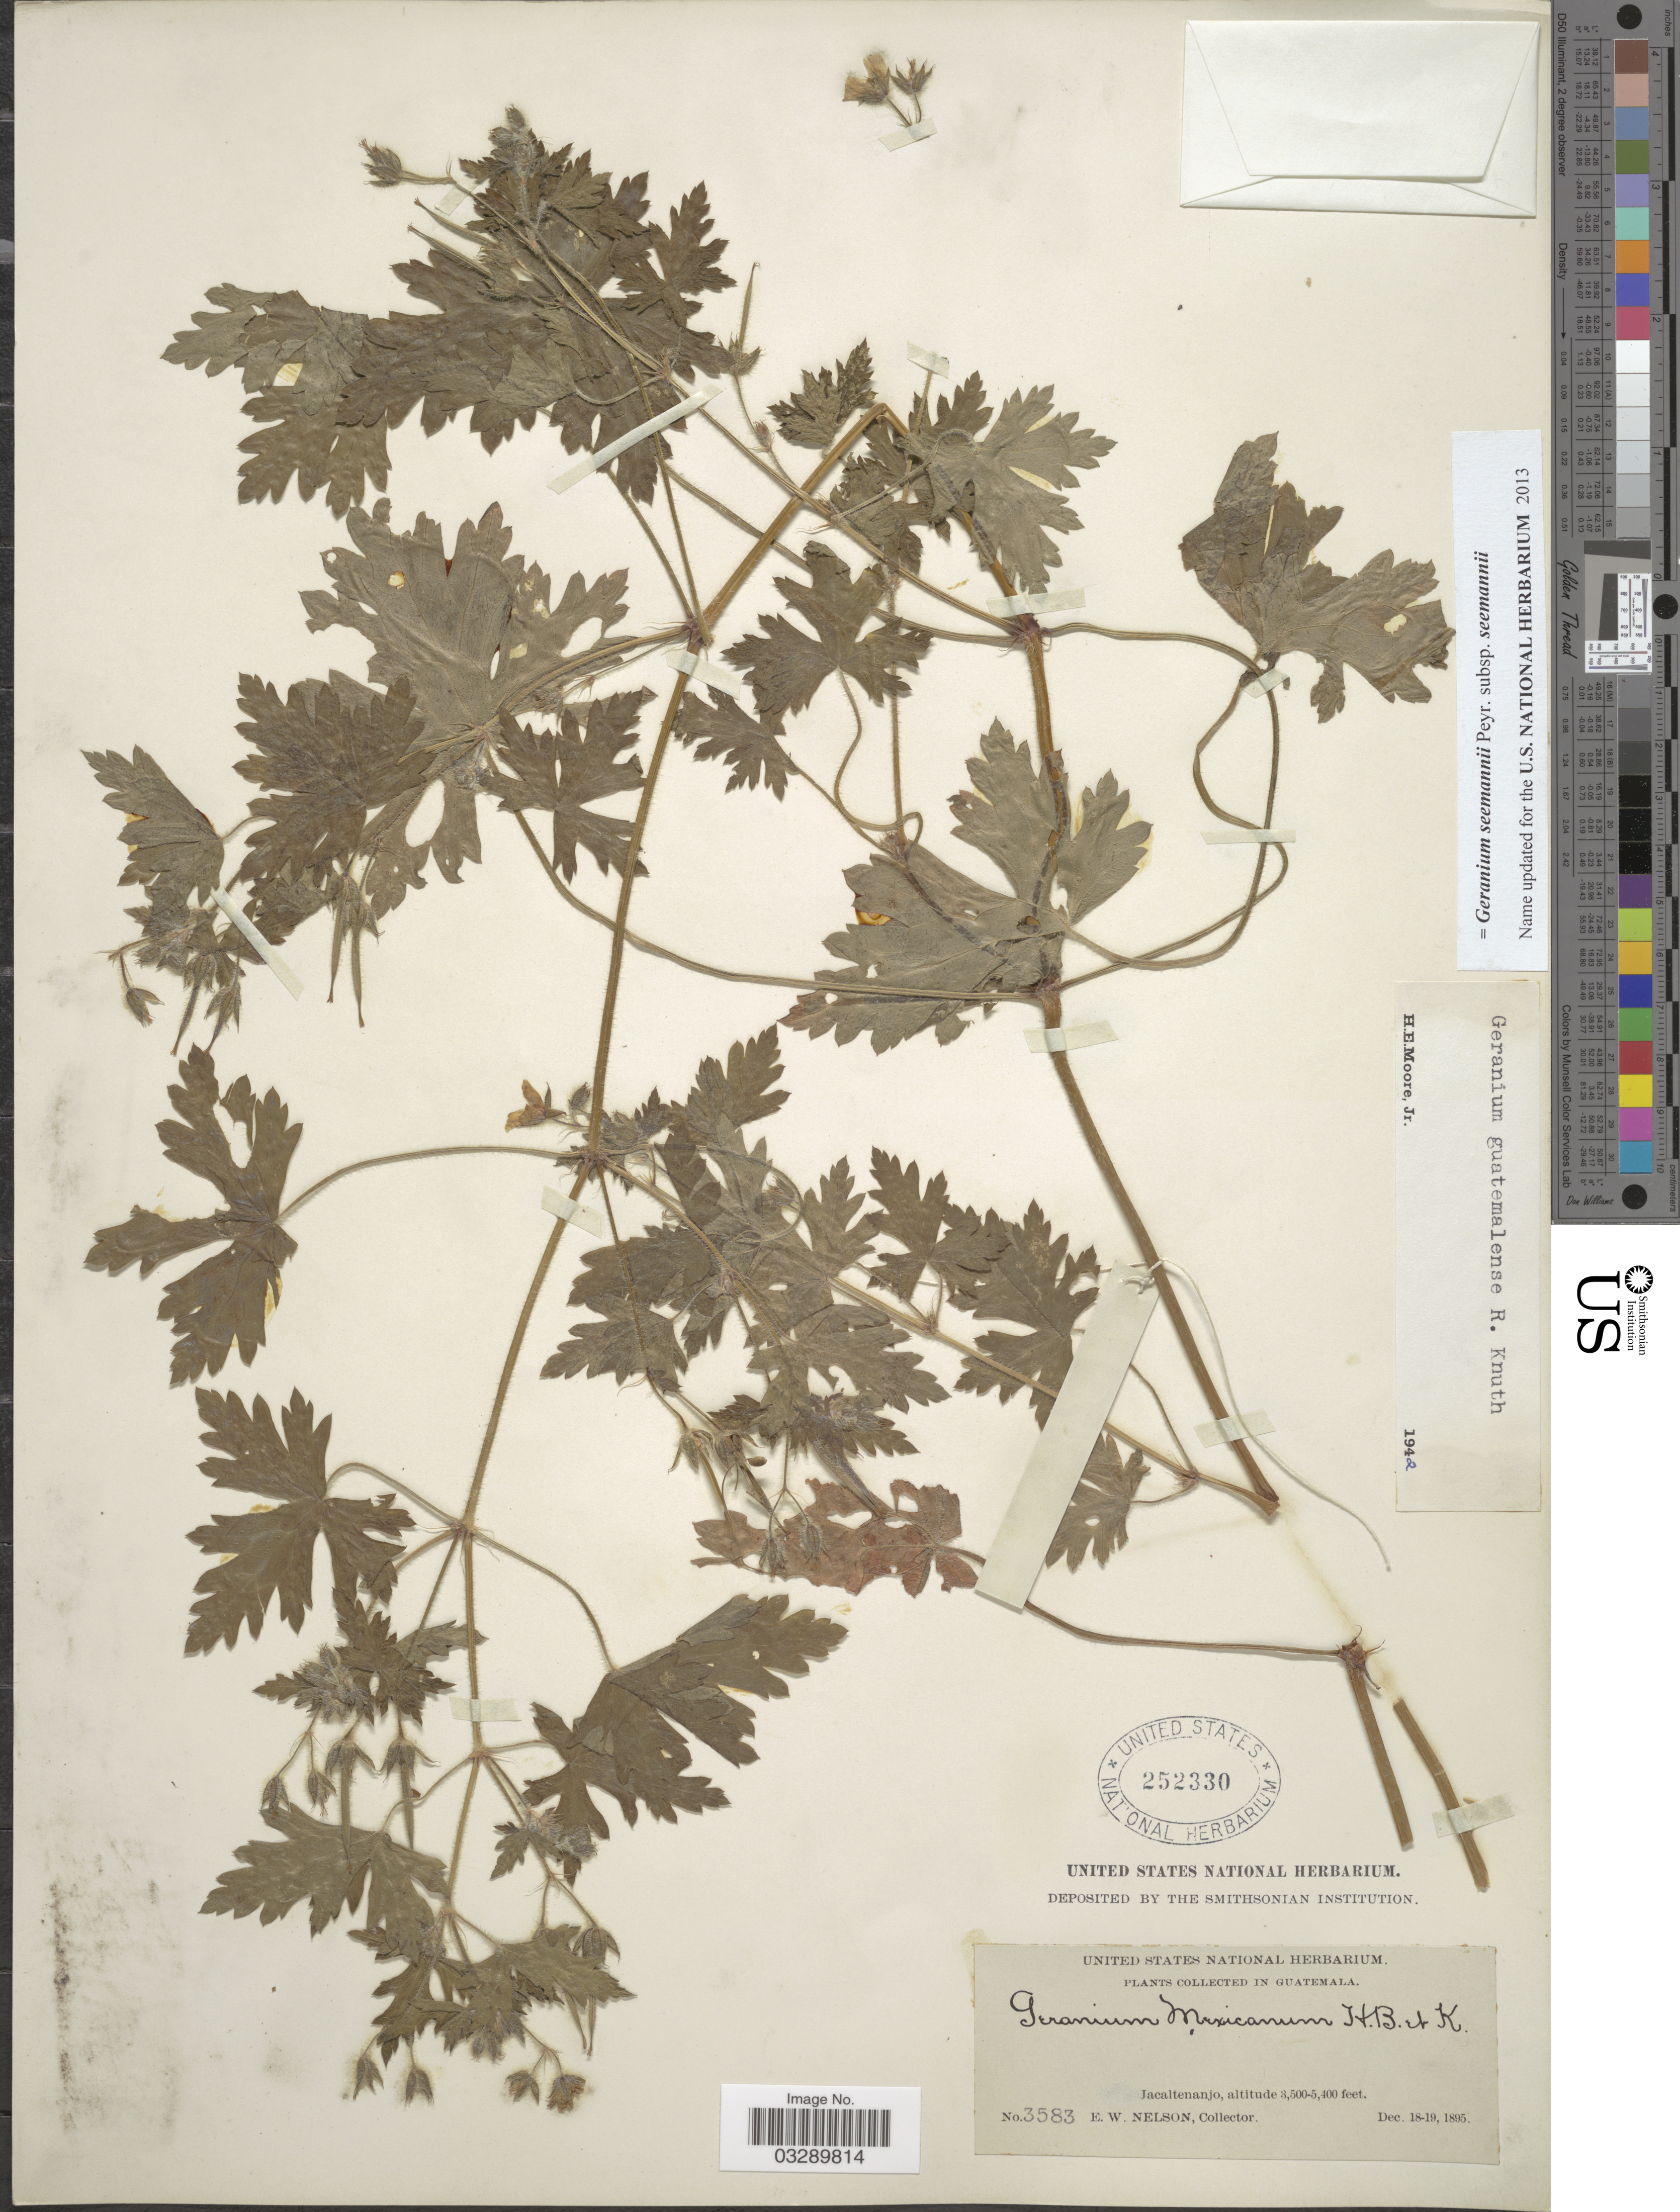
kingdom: Plantae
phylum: Tracheophyta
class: Magnoliopsida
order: Geraniales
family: Geraniaceae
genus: Geranium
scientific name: Geranium seemannii subsp. seemannii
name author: Peyr.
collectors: E. W. Nelson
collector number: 3583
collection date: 1895-12-18/1895-12-19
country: Guatemala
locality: Jacaltenanjo.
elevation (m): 1067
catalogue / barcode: US 252330